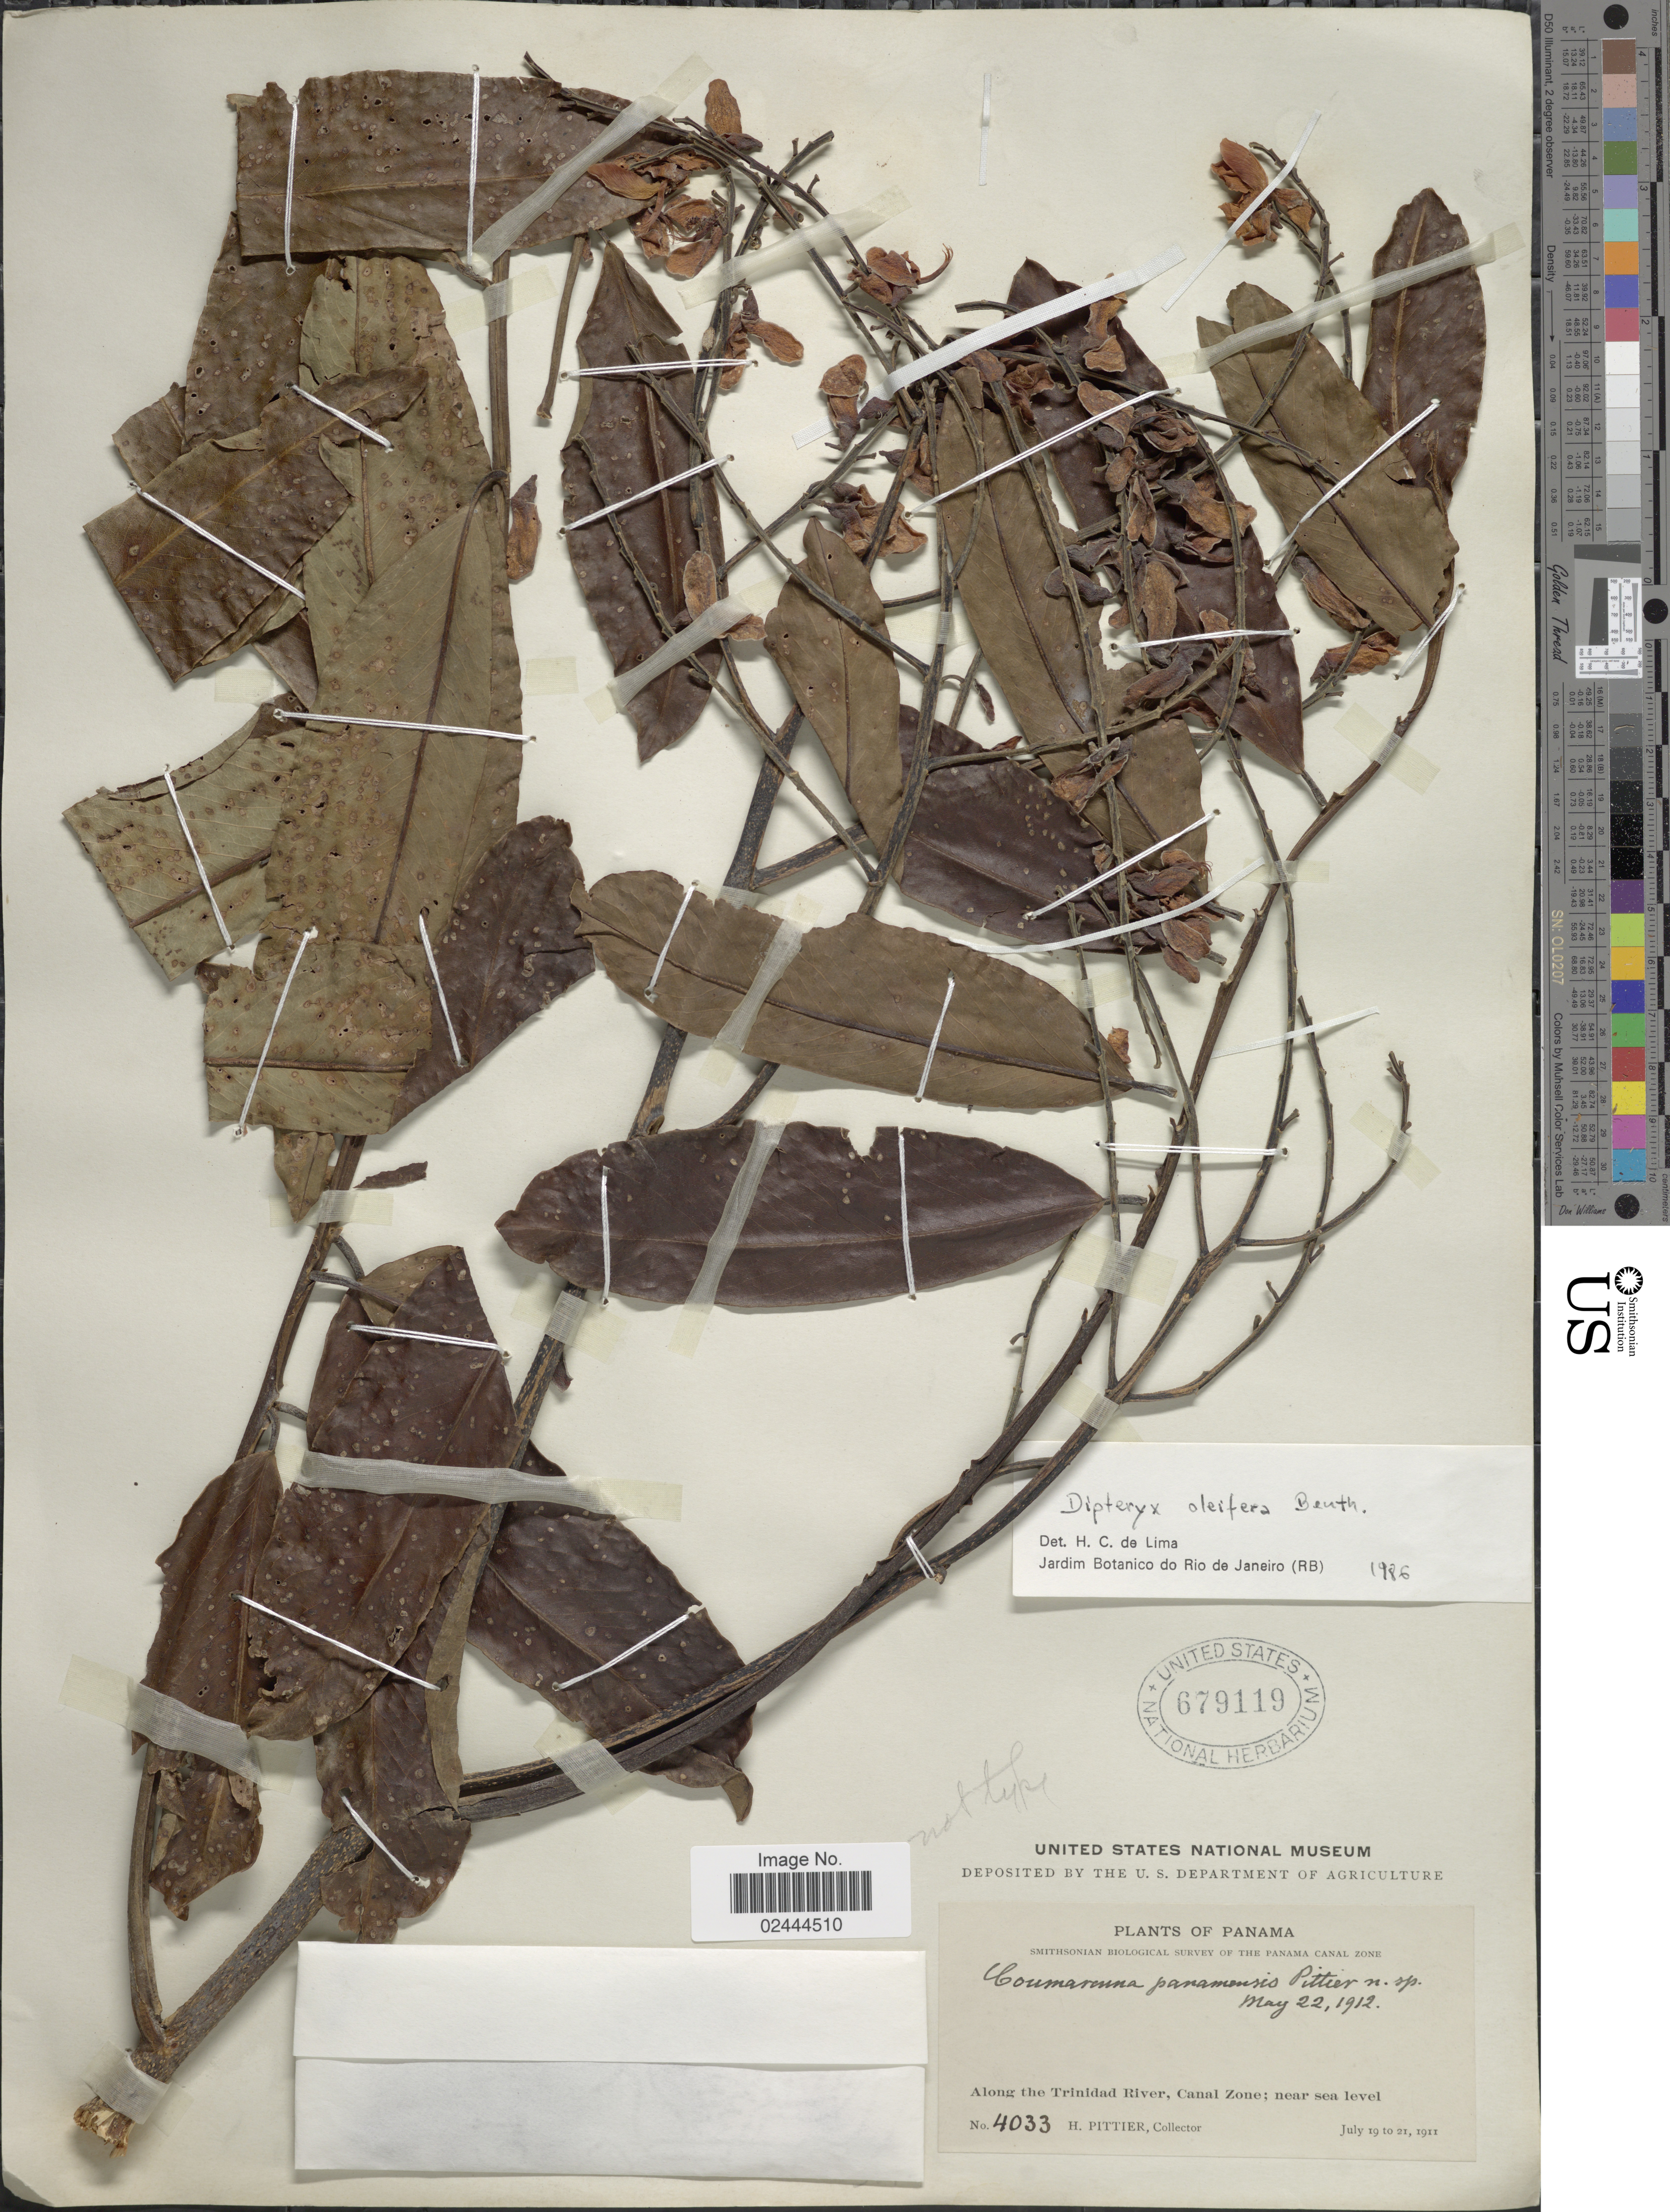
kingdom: Plantae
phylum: Tracheophyta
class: Magnoliopsida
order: Fabales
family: Fabaceae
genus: Dipteryx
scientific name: Dipteryx oleifera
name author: Benth.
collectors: H. F. Pittier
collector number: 4033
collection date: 1911-07-19/1911-07-21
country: Panama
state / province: Colón / Panamá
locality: Panama Canal Zone. Along the Trinidad River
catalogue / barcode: US 679119